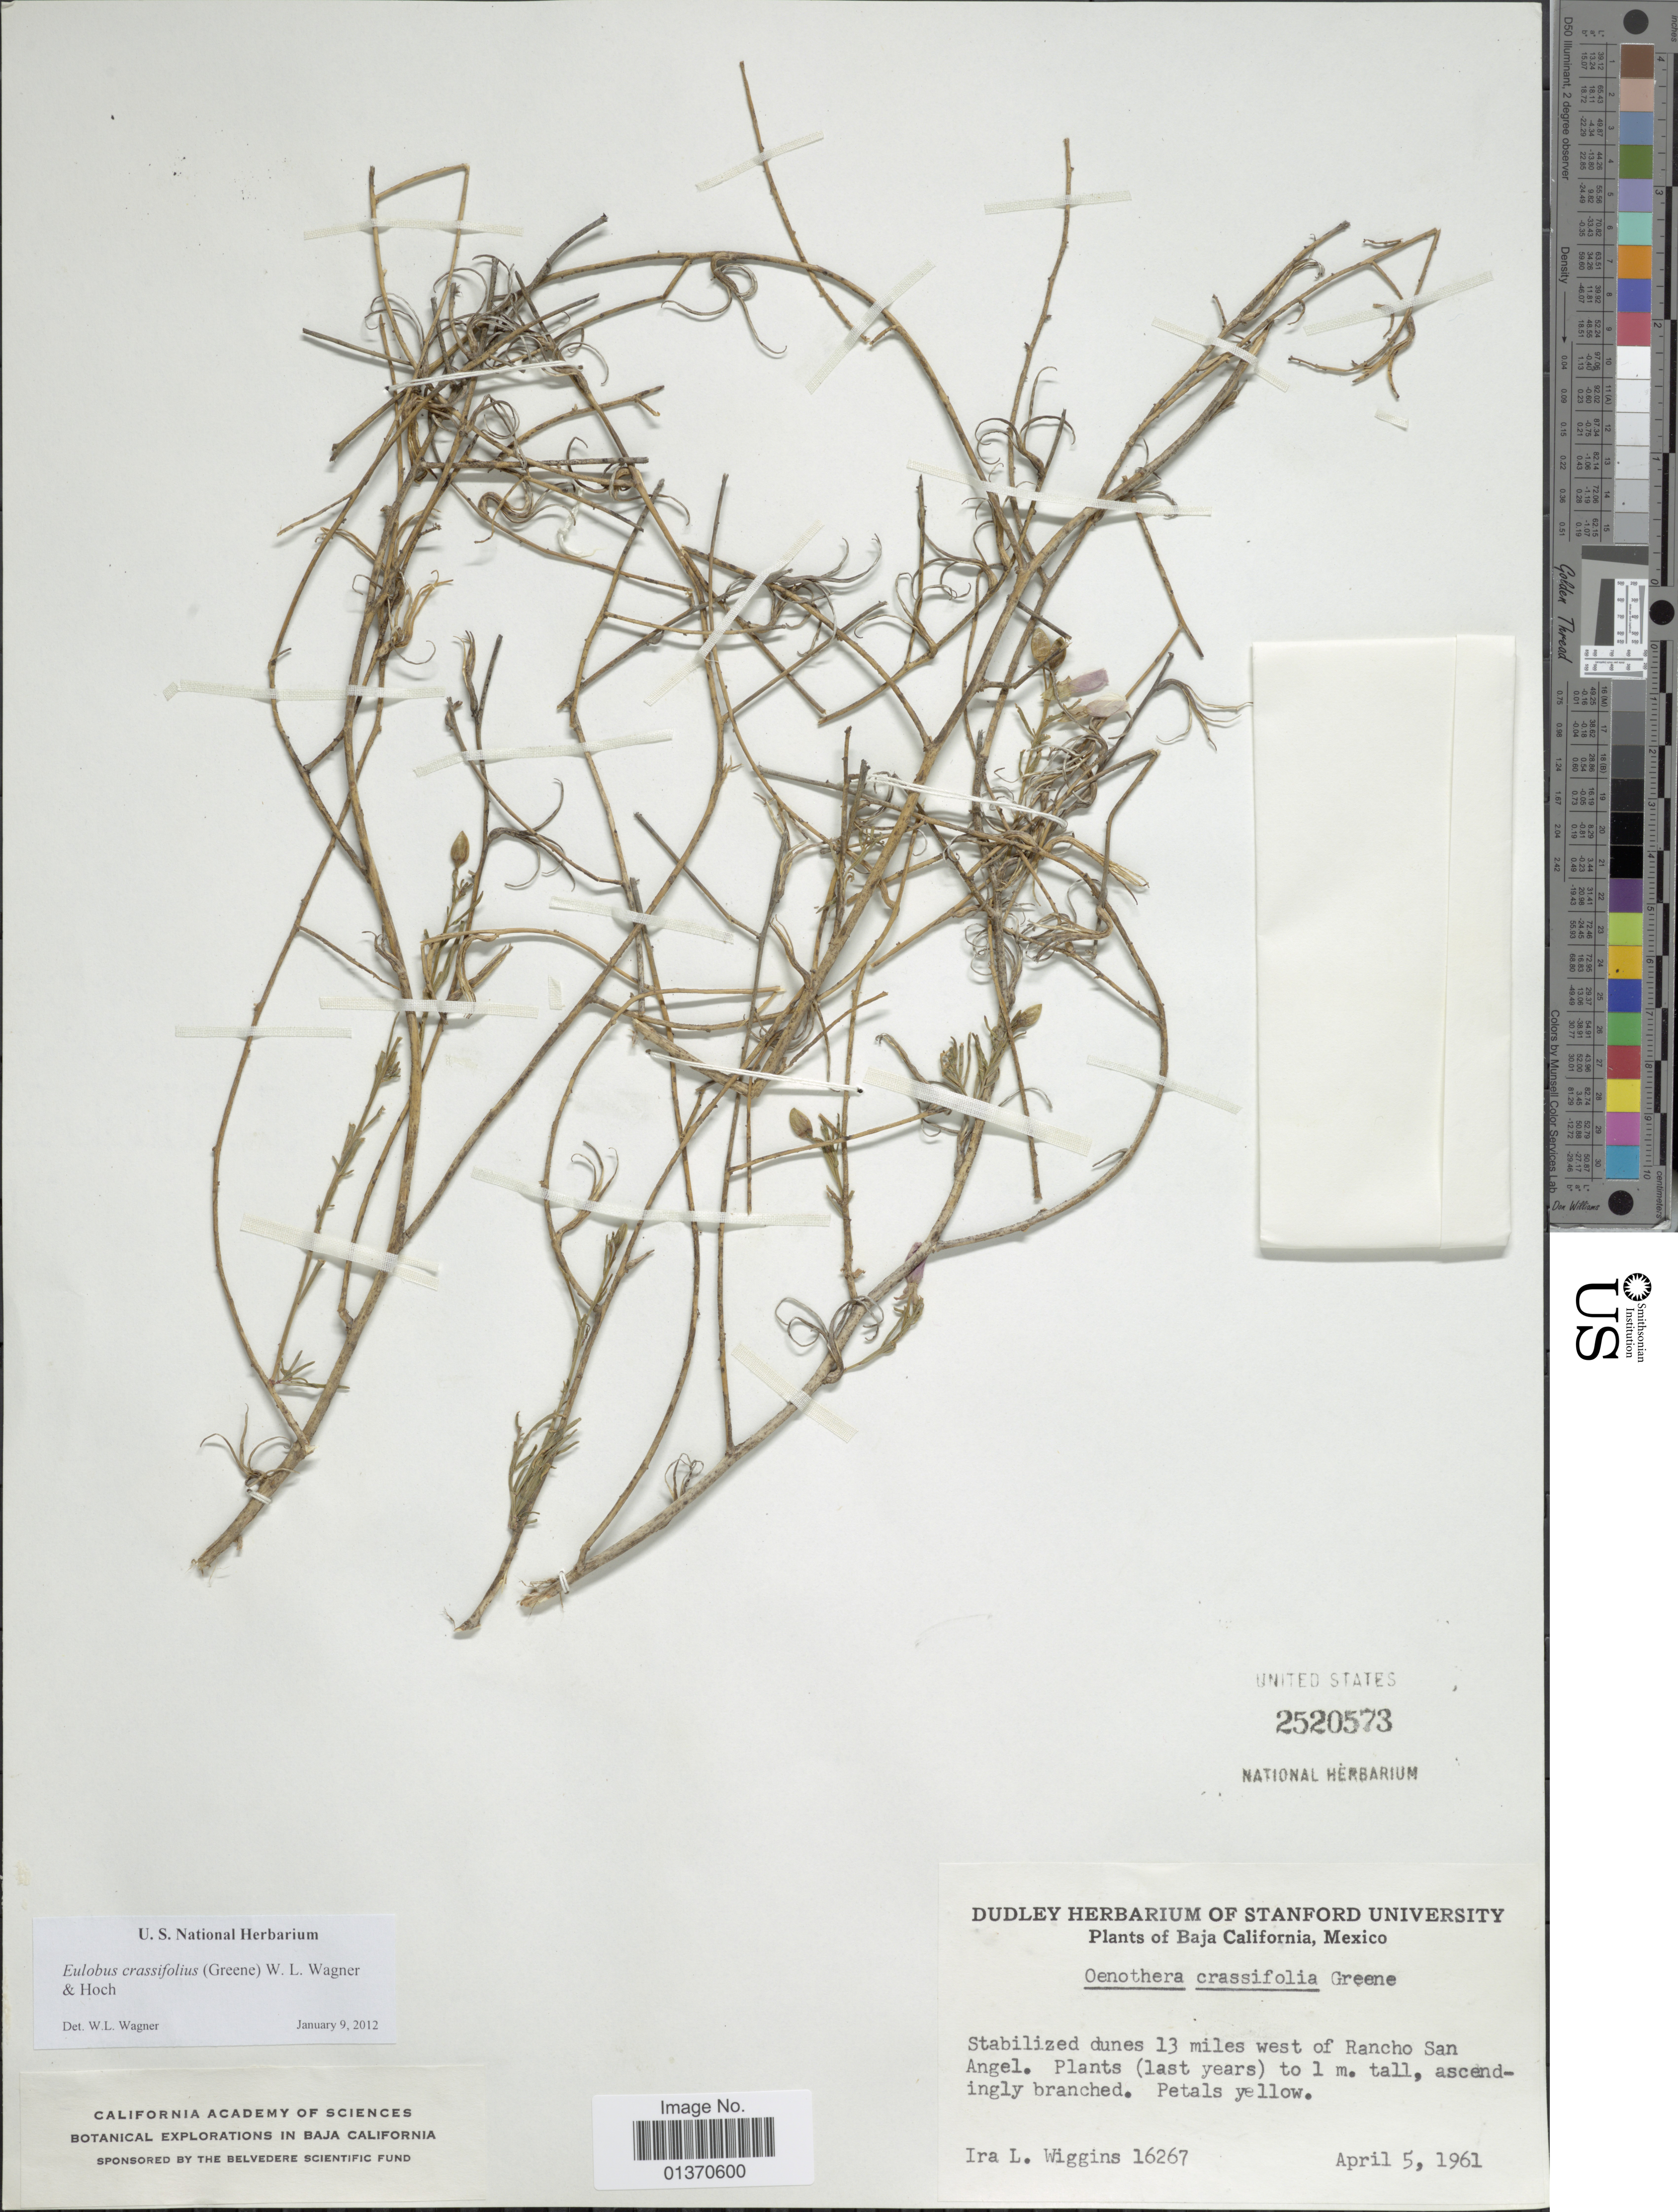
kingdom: Plantae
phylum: Tracheophyta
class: Magnoliopsida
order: Myrtales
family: Onagraceae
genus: Eulobus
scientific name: Eulobus crassifolius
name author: (Greene) W.L. Wagner & Hoch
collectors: I. L. Wiggins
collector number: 16267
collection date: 1961-04-05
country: Mexico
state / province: Baja California Sur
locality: Stabilized dunes 13 miles west of Rancho San Angel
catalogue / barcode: US 2520573